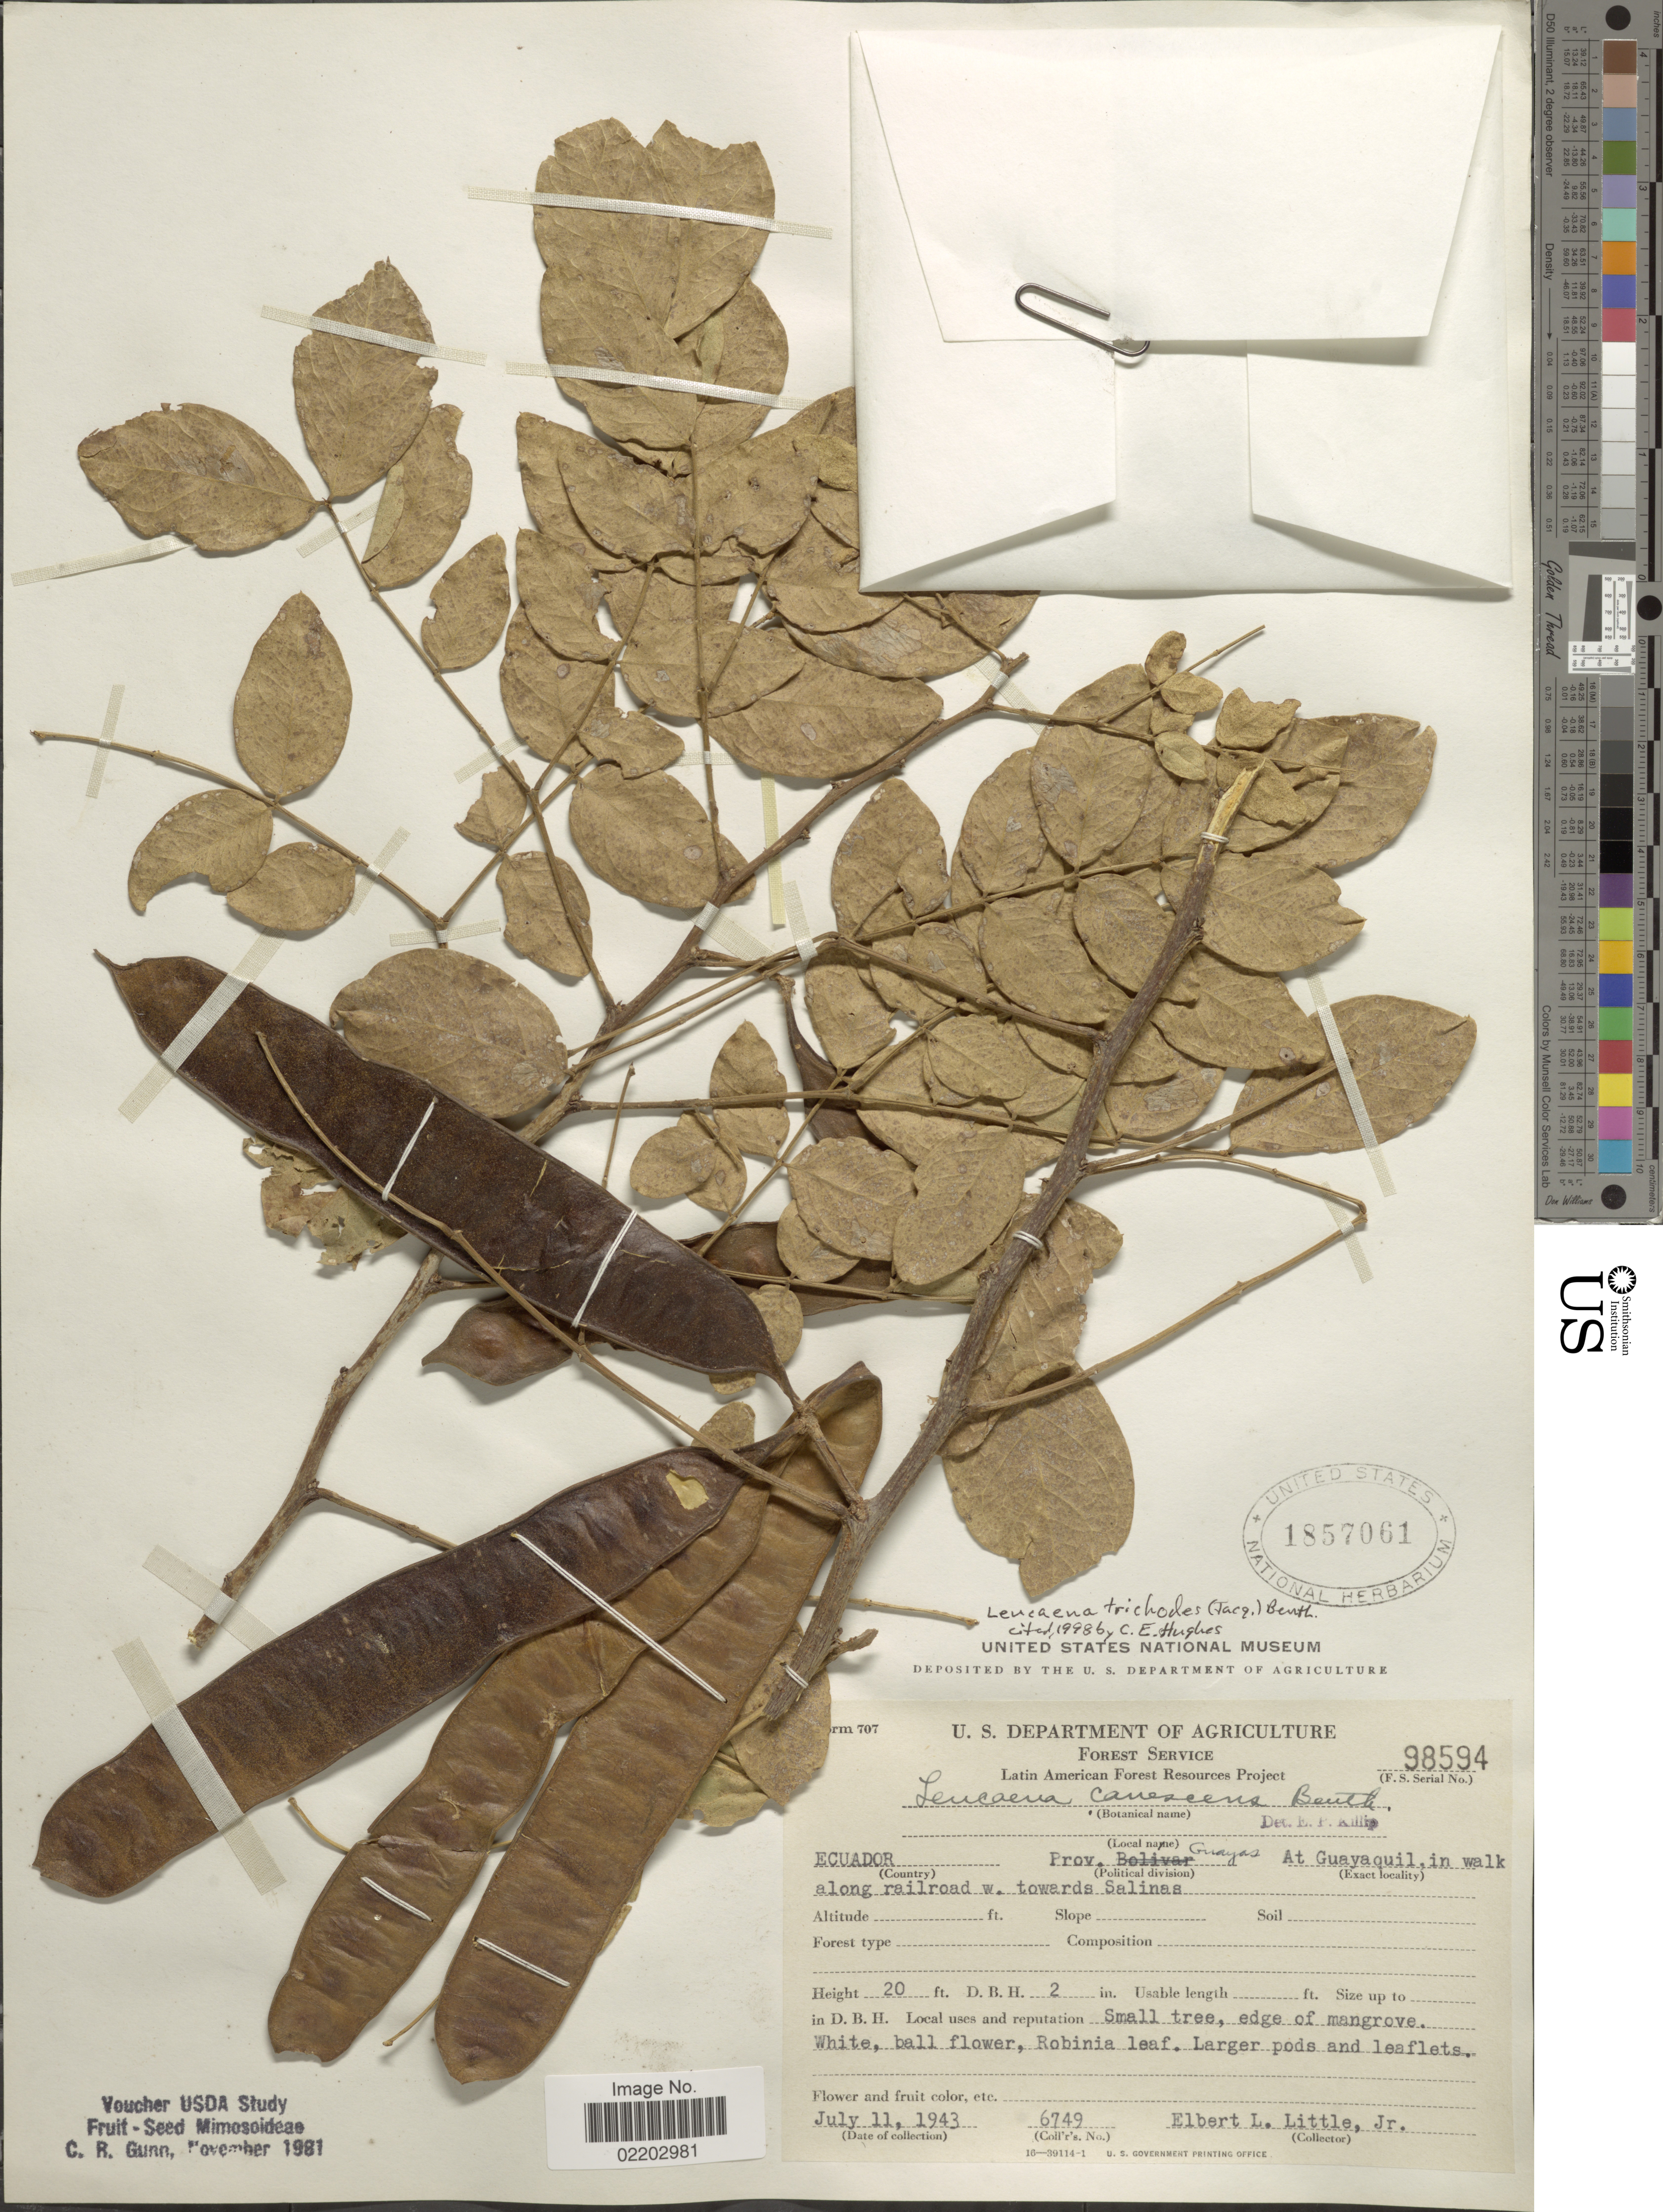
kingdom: Plantae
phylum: Tracheophyta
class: Magnoliopsida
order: Fabales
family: Fabaceae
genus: Leucaena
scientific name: Leucaena trichodes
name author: (Jacq.) Benth.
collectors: E. L. Little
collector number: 6749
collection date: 1943-07-11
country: Ecuador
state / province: Guayas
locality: Ecuador, Prov. Guayas, At Guayaquil, in walk along railroad w. towards Salinas.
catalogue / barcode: US 1857061